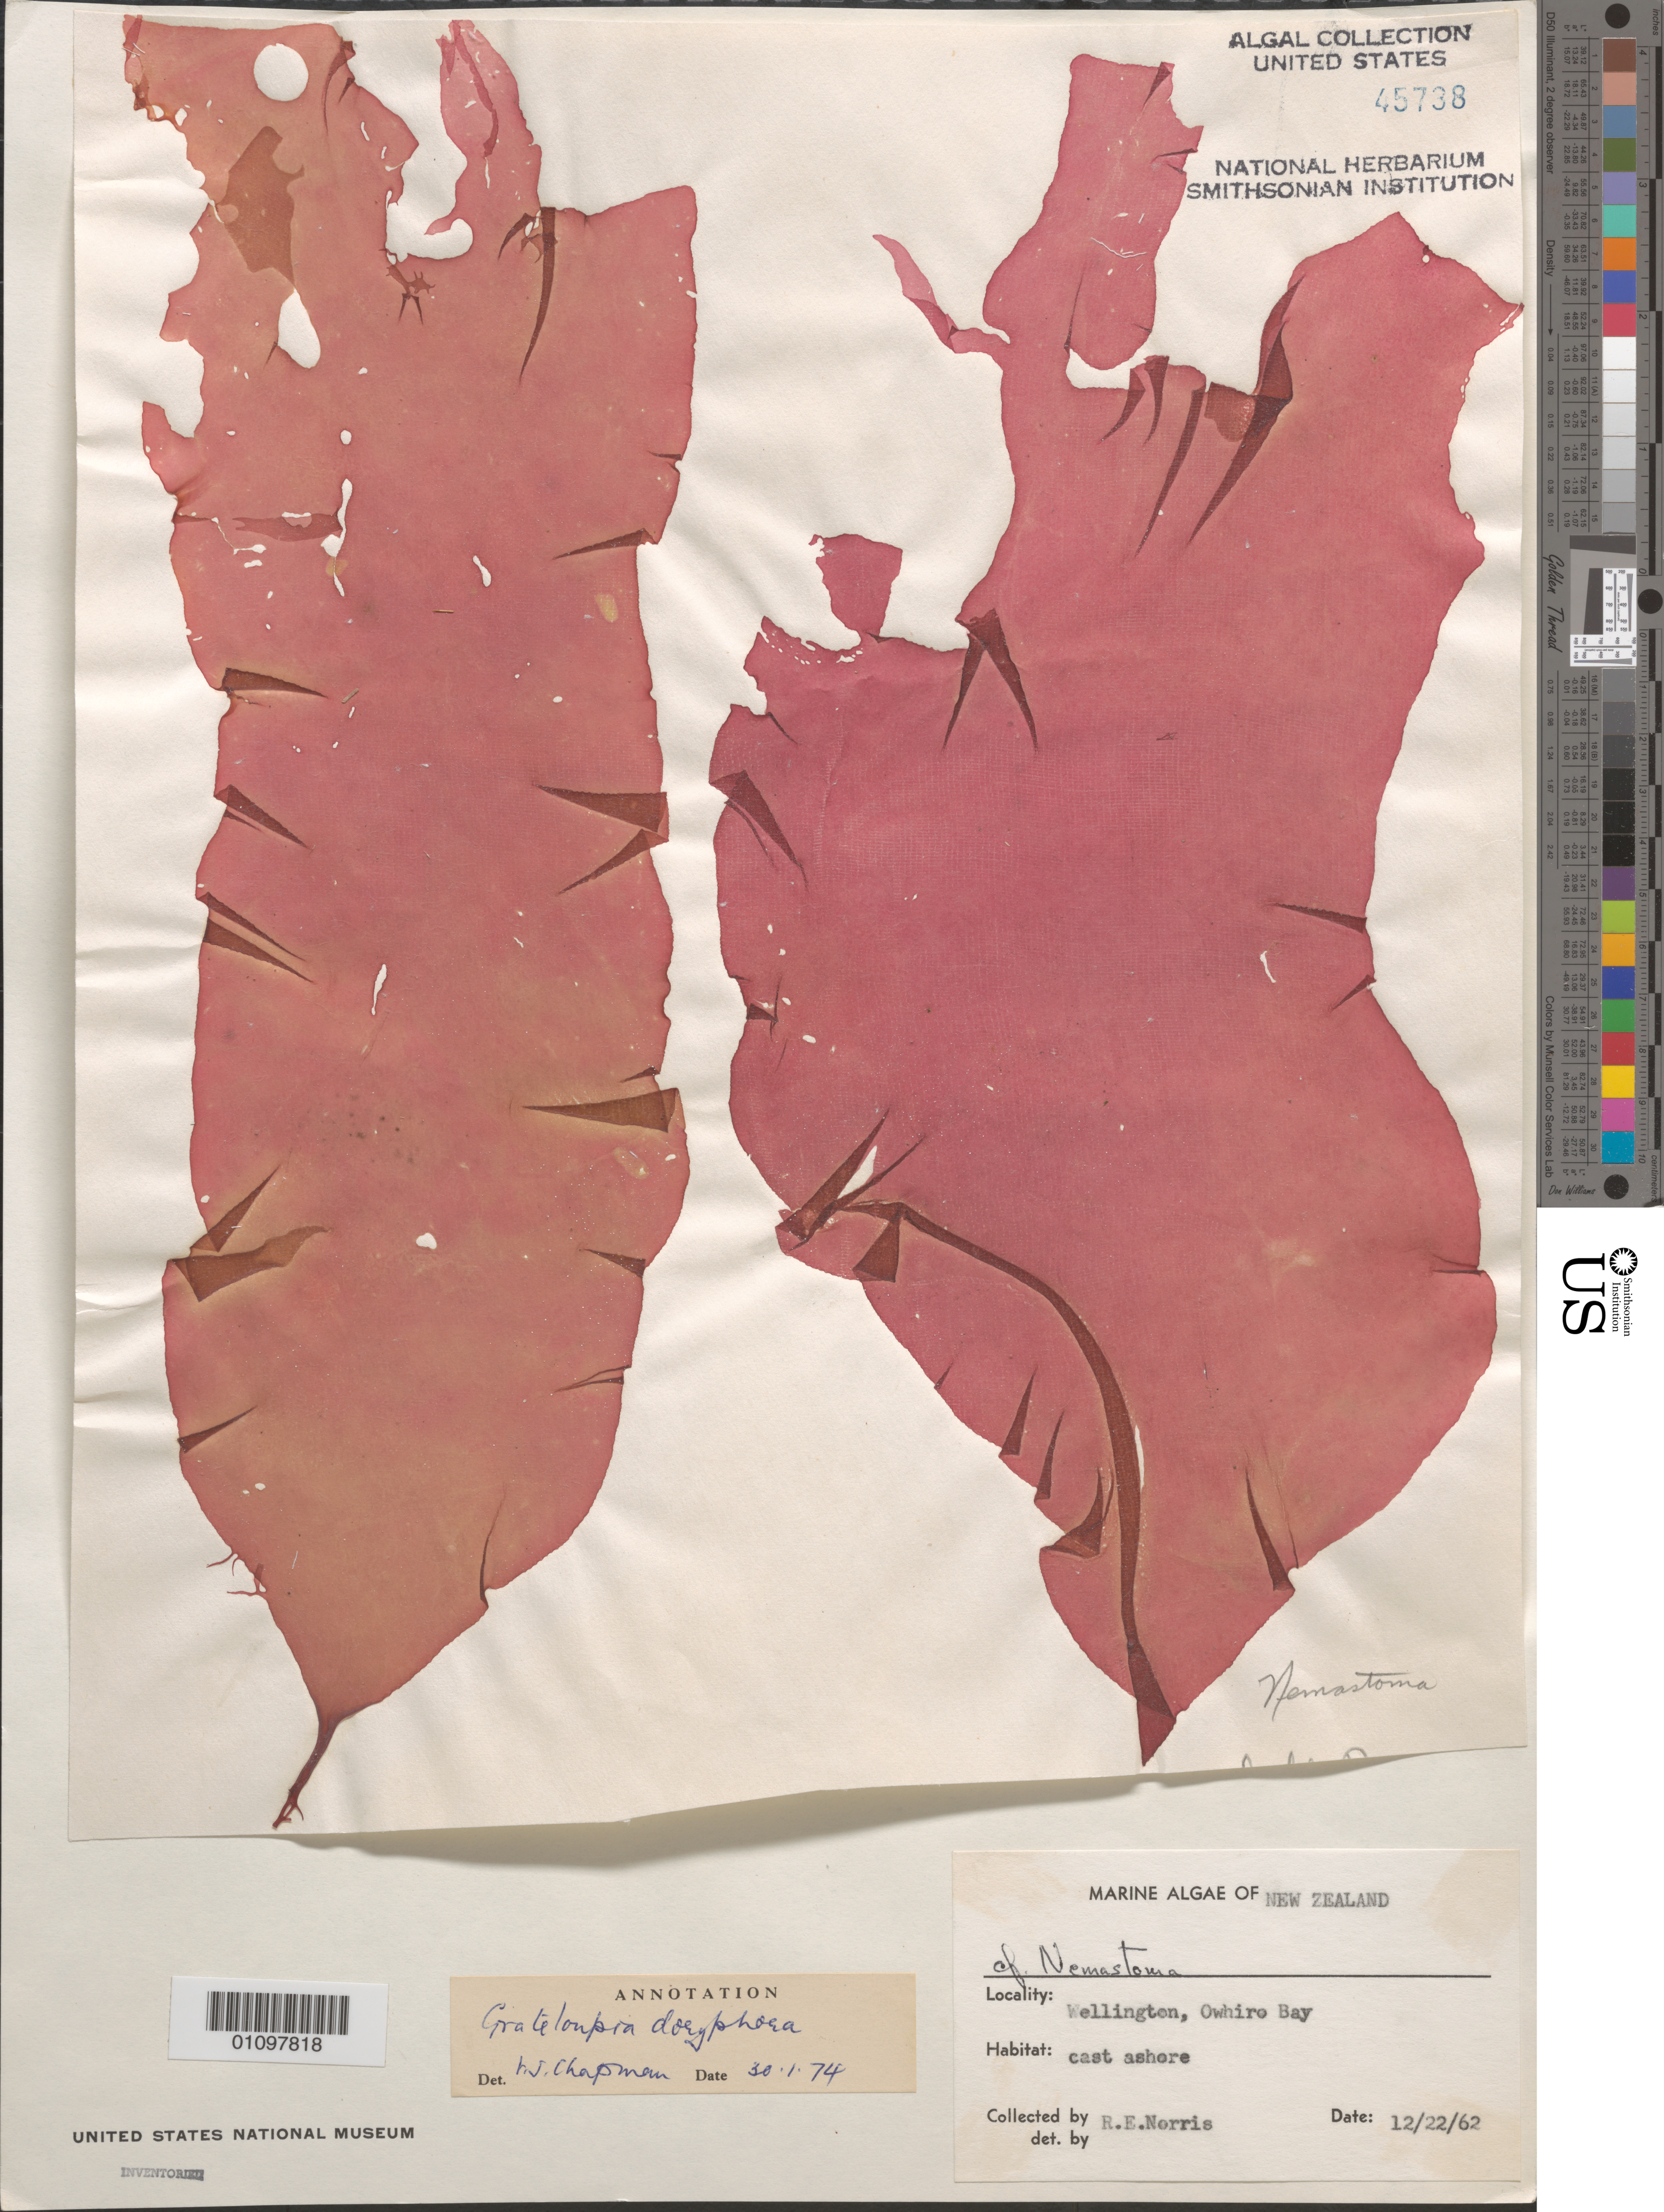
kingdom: Plantae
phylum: Rhodophyta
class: Florideophyceae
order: Halymeniales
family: Halymeniaceae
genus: Grateloupia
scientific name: Grateloupia doryphora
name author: (Mont.) Howe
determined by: Chapman, V. J.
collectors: R. E. Norris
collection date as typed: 22 Dec 1962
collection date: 1962-12-22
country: New Zealand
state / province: Wellington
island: North Island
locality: Wellington, Owhiro Bay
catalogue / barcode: US 45738